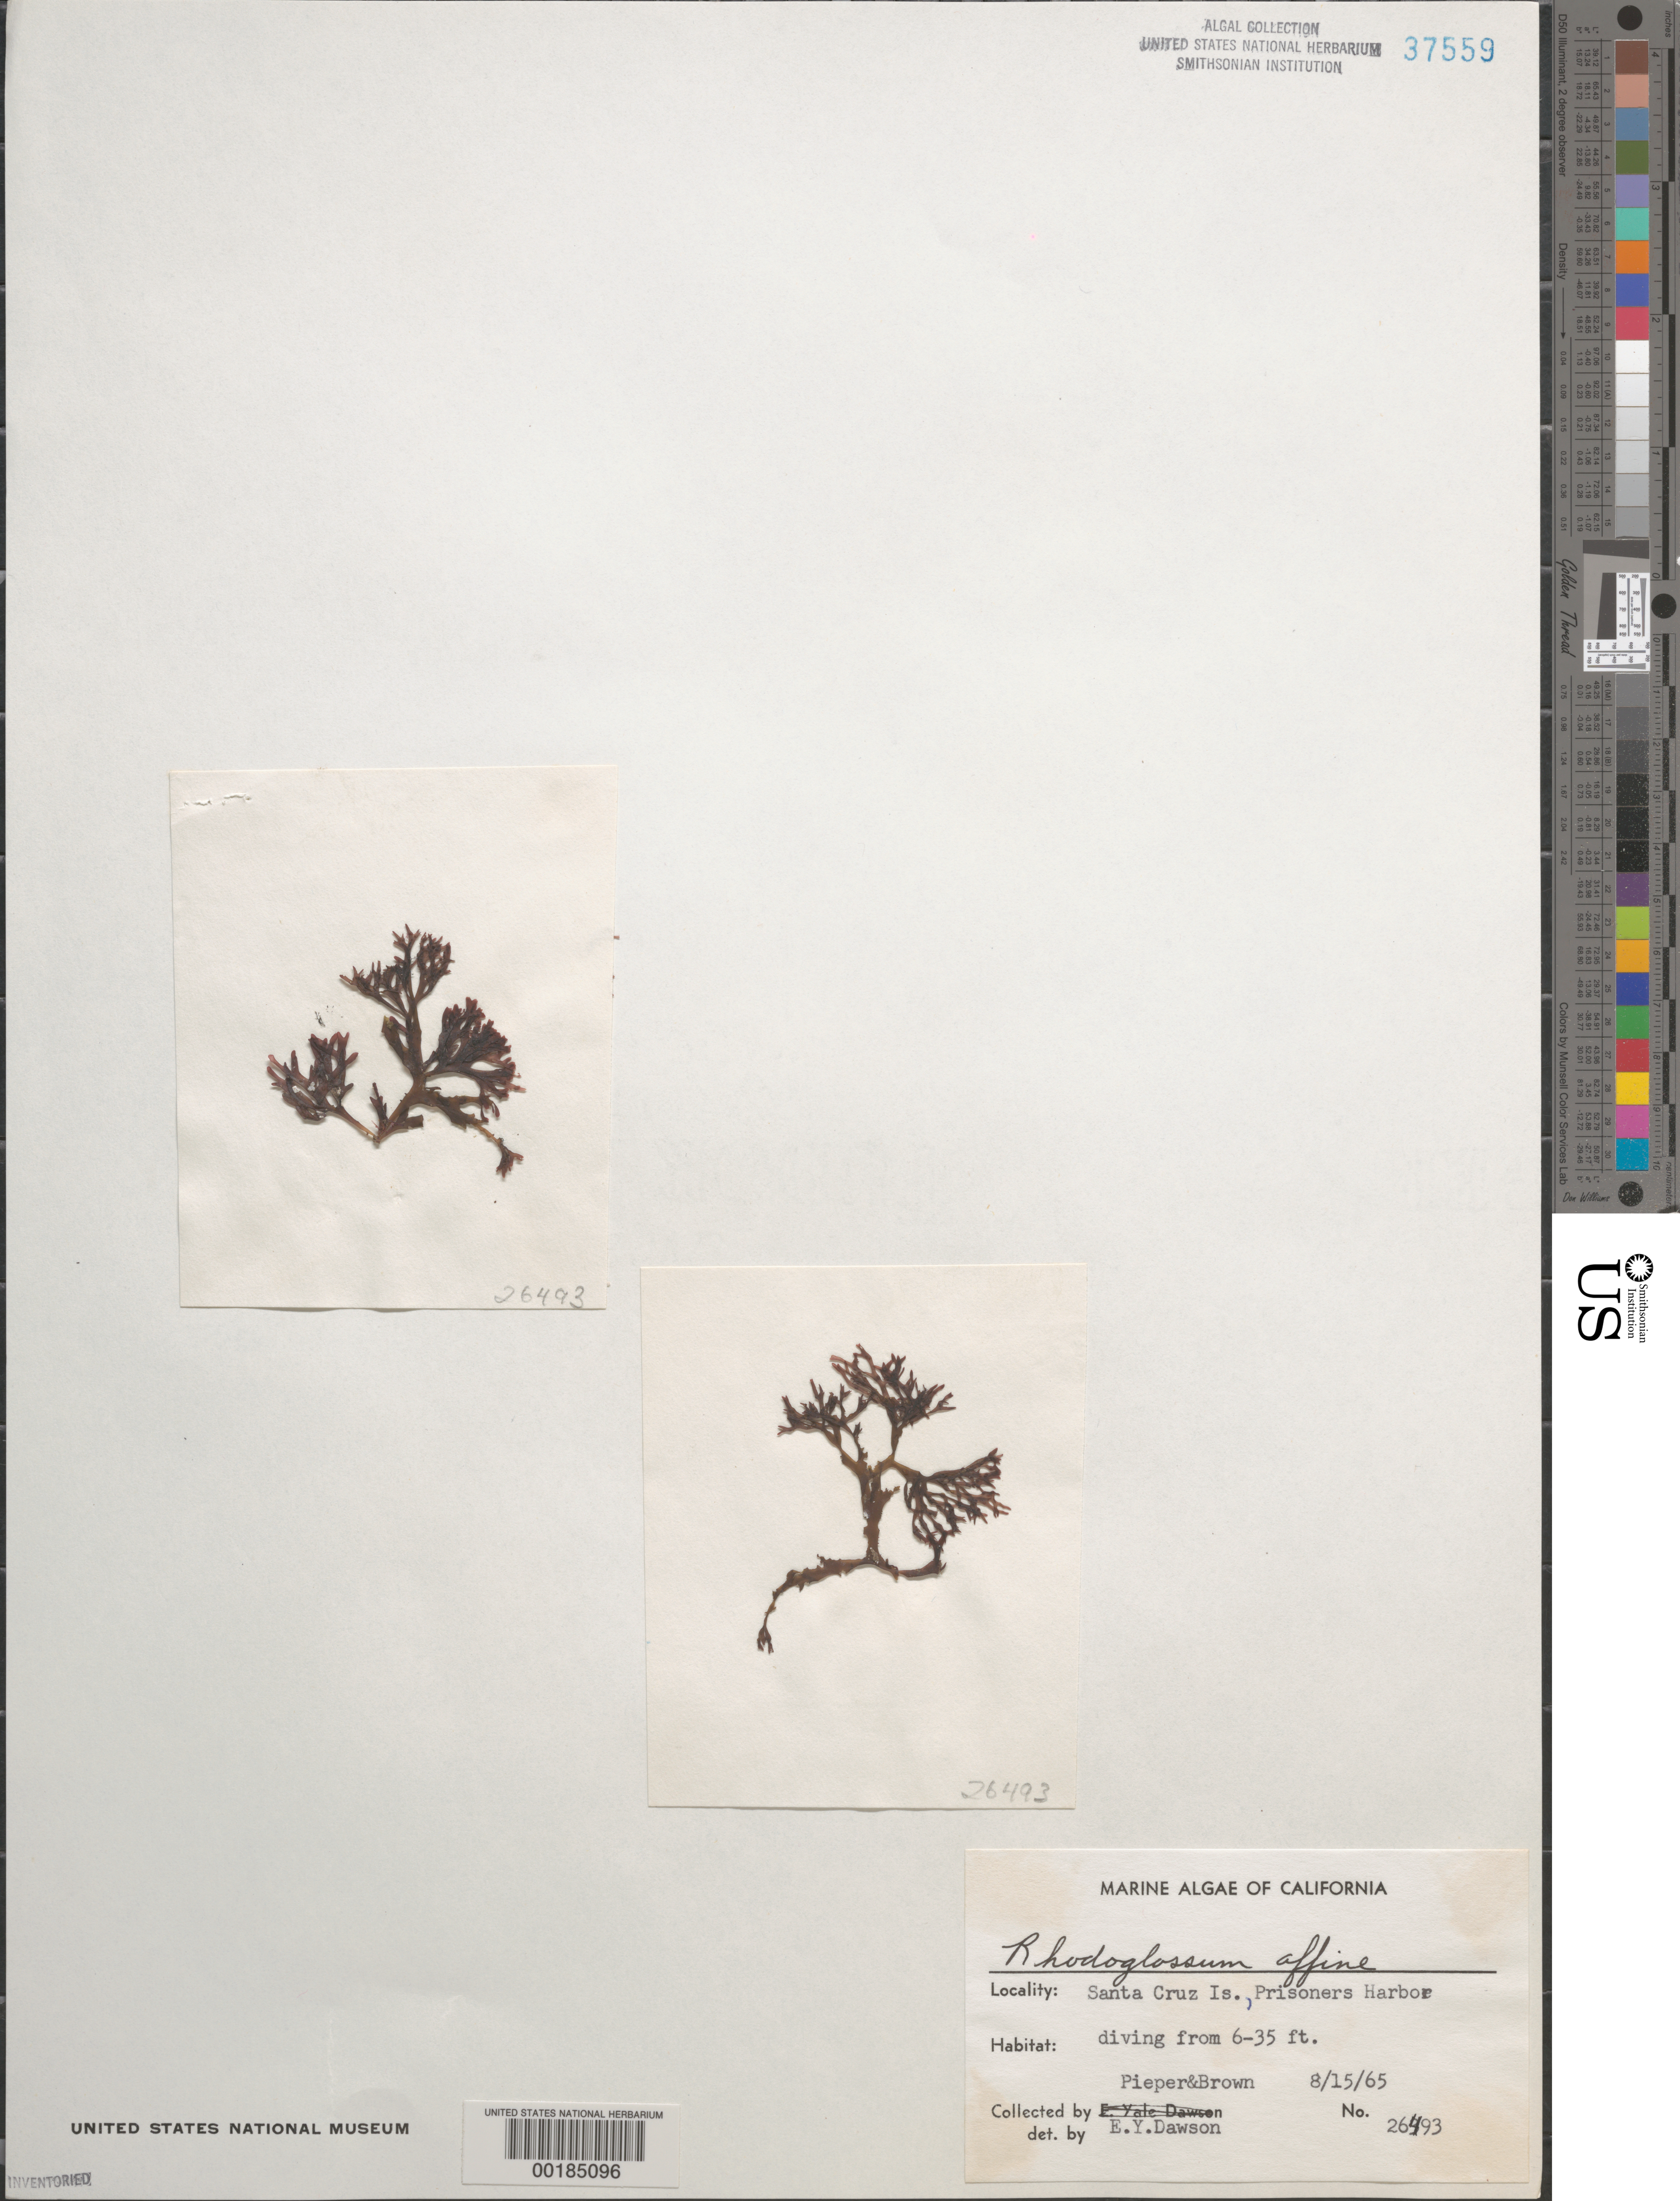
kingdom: Plantae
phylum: Rhodophyta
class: Florideophyceae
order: Gigartinales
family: Gigartinaceae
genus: Mazzaella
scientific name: Mazzaella affinis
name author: (Harvey) Fredericq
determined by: Algae name updating Project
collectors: D. Pieper & D. Brown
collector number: EYD 26493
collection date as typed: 15 Aug 1965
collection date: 1965-08-15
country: United States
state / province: California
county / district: Santa Barbara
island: Santa Cruz Island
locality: Prisoner's Harbor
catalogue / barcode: US 37559